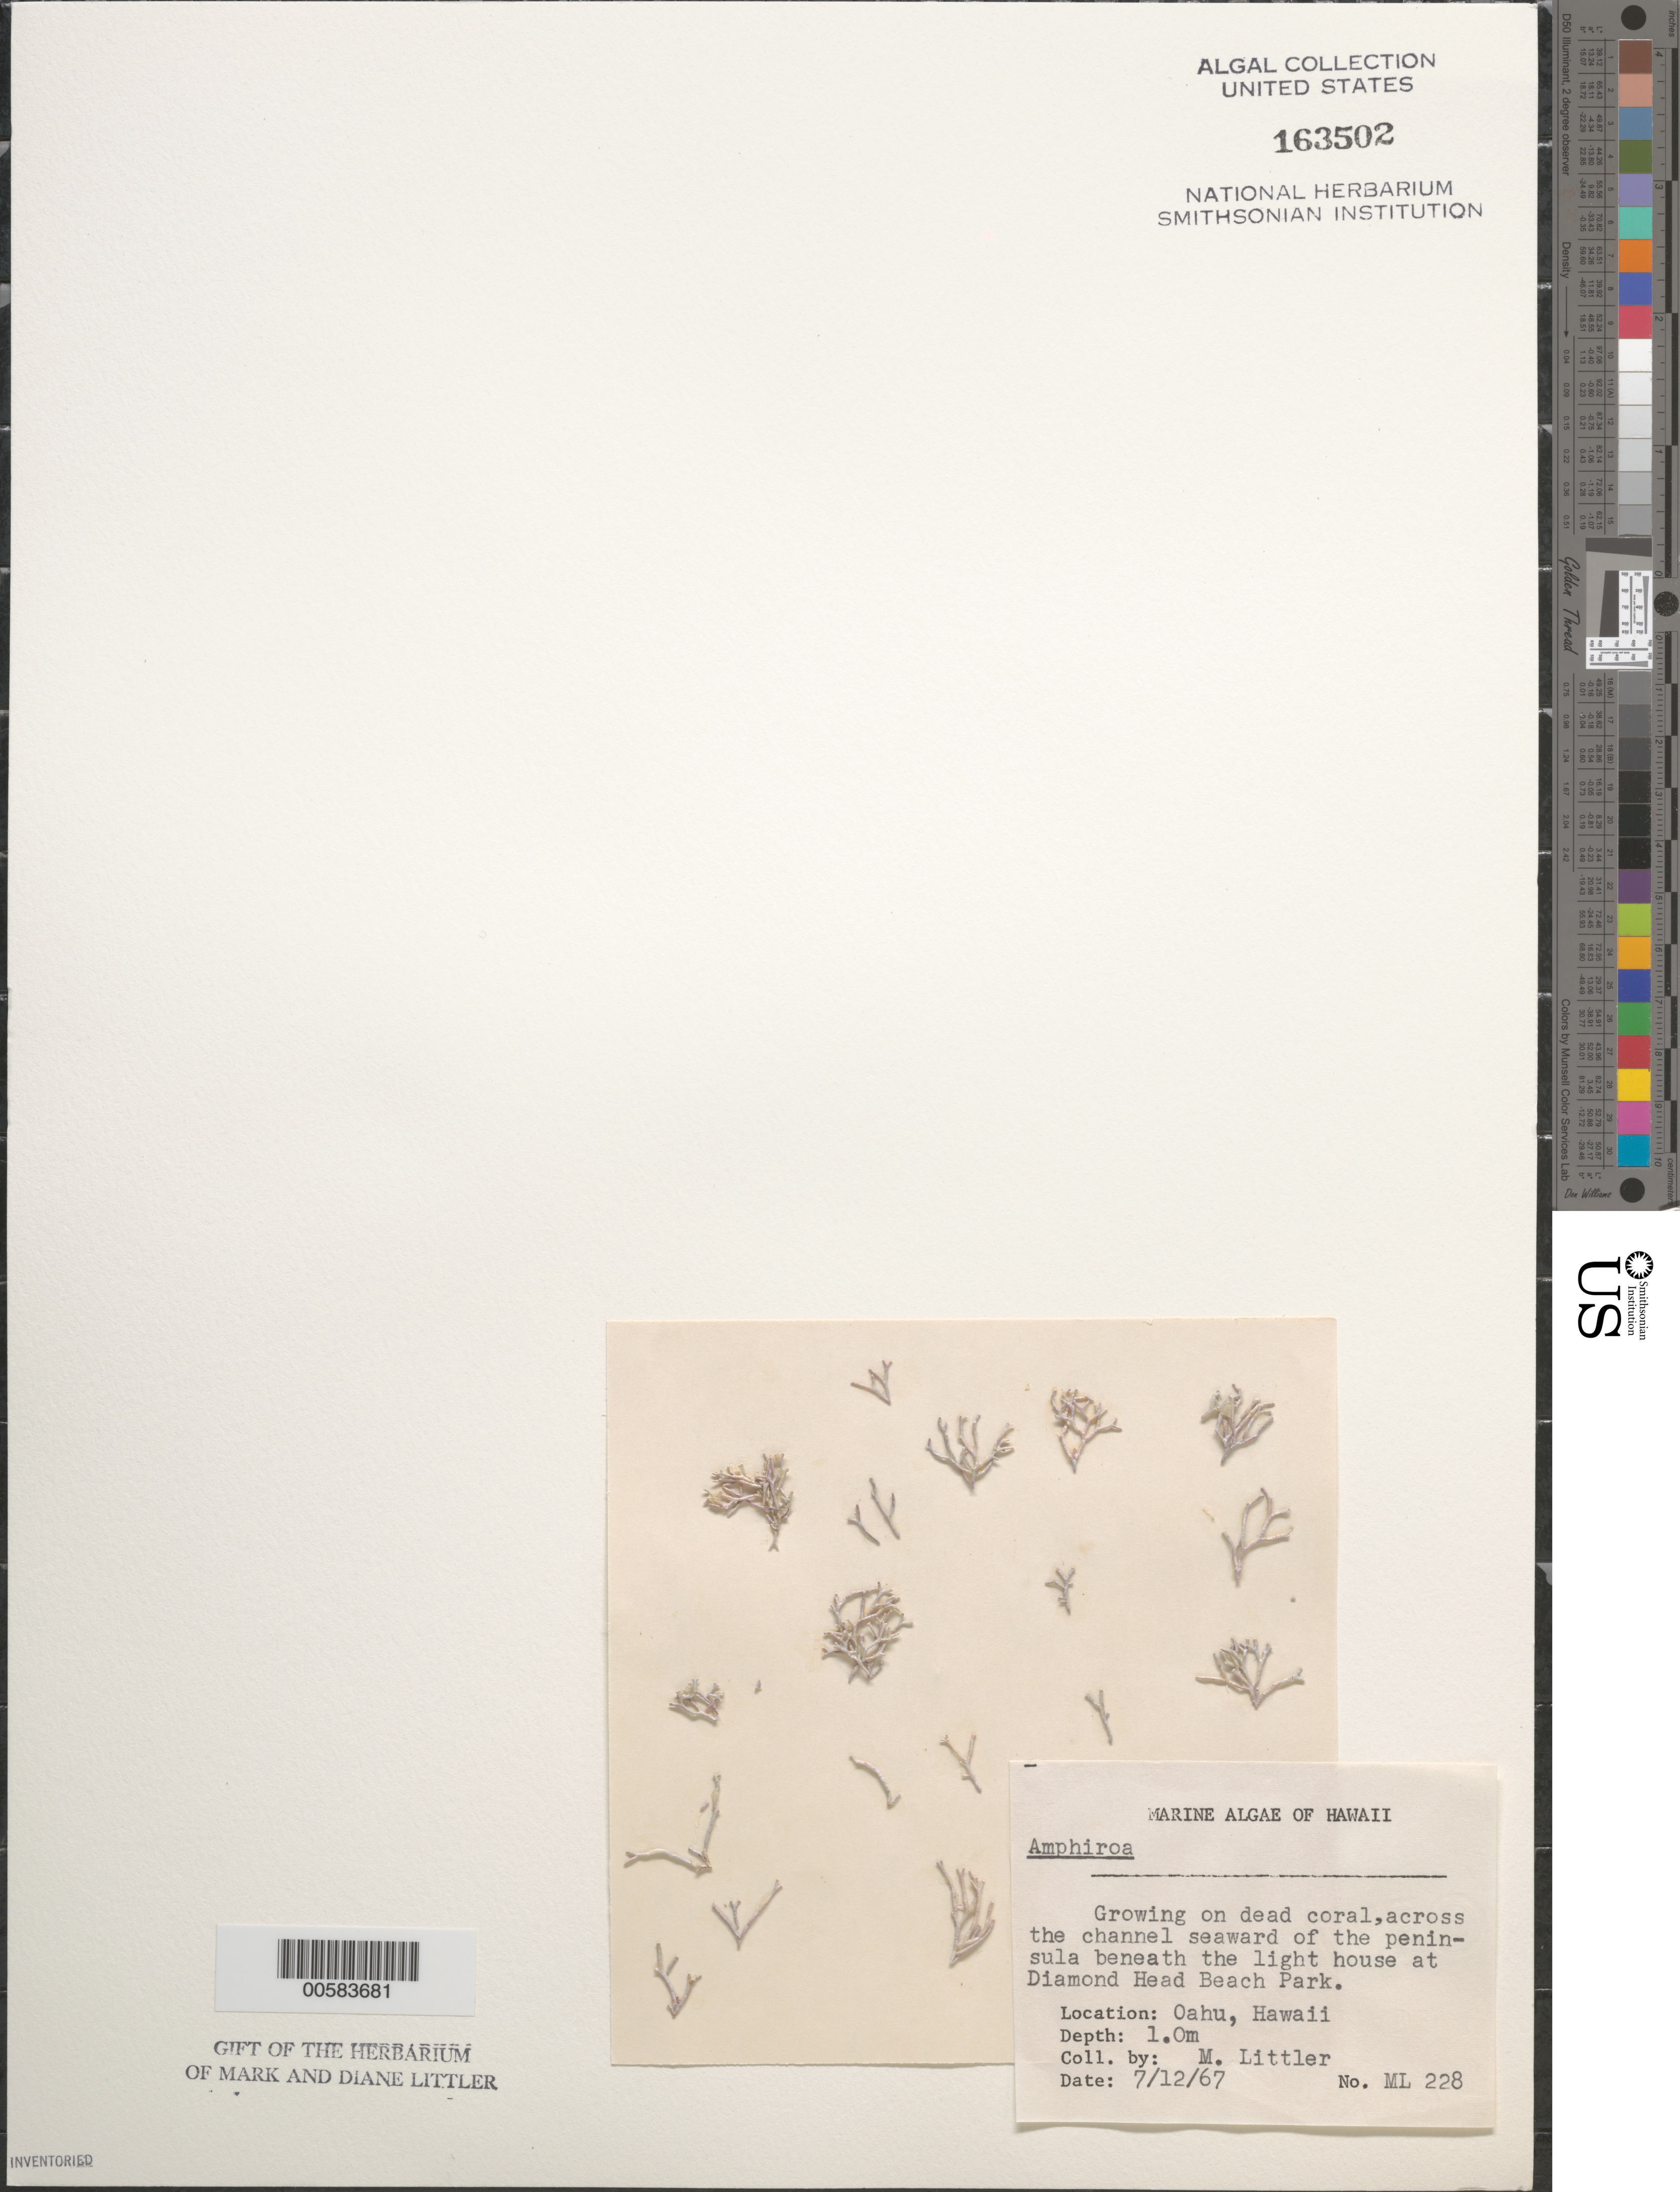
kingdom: Plantae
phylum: Rhodophyta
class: Florideophyceae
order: Corallinales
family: Lithophyllaceae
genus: Amphiroa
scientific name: Amphiroa sp.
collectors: M. M. Littler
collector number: ML 228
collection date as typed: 12 Jul 1967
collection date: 1967-07-12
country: United States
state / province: Hawaii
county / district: Honolulu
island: Oahu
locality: Diamond Head Beach Park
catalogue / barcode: US 163502